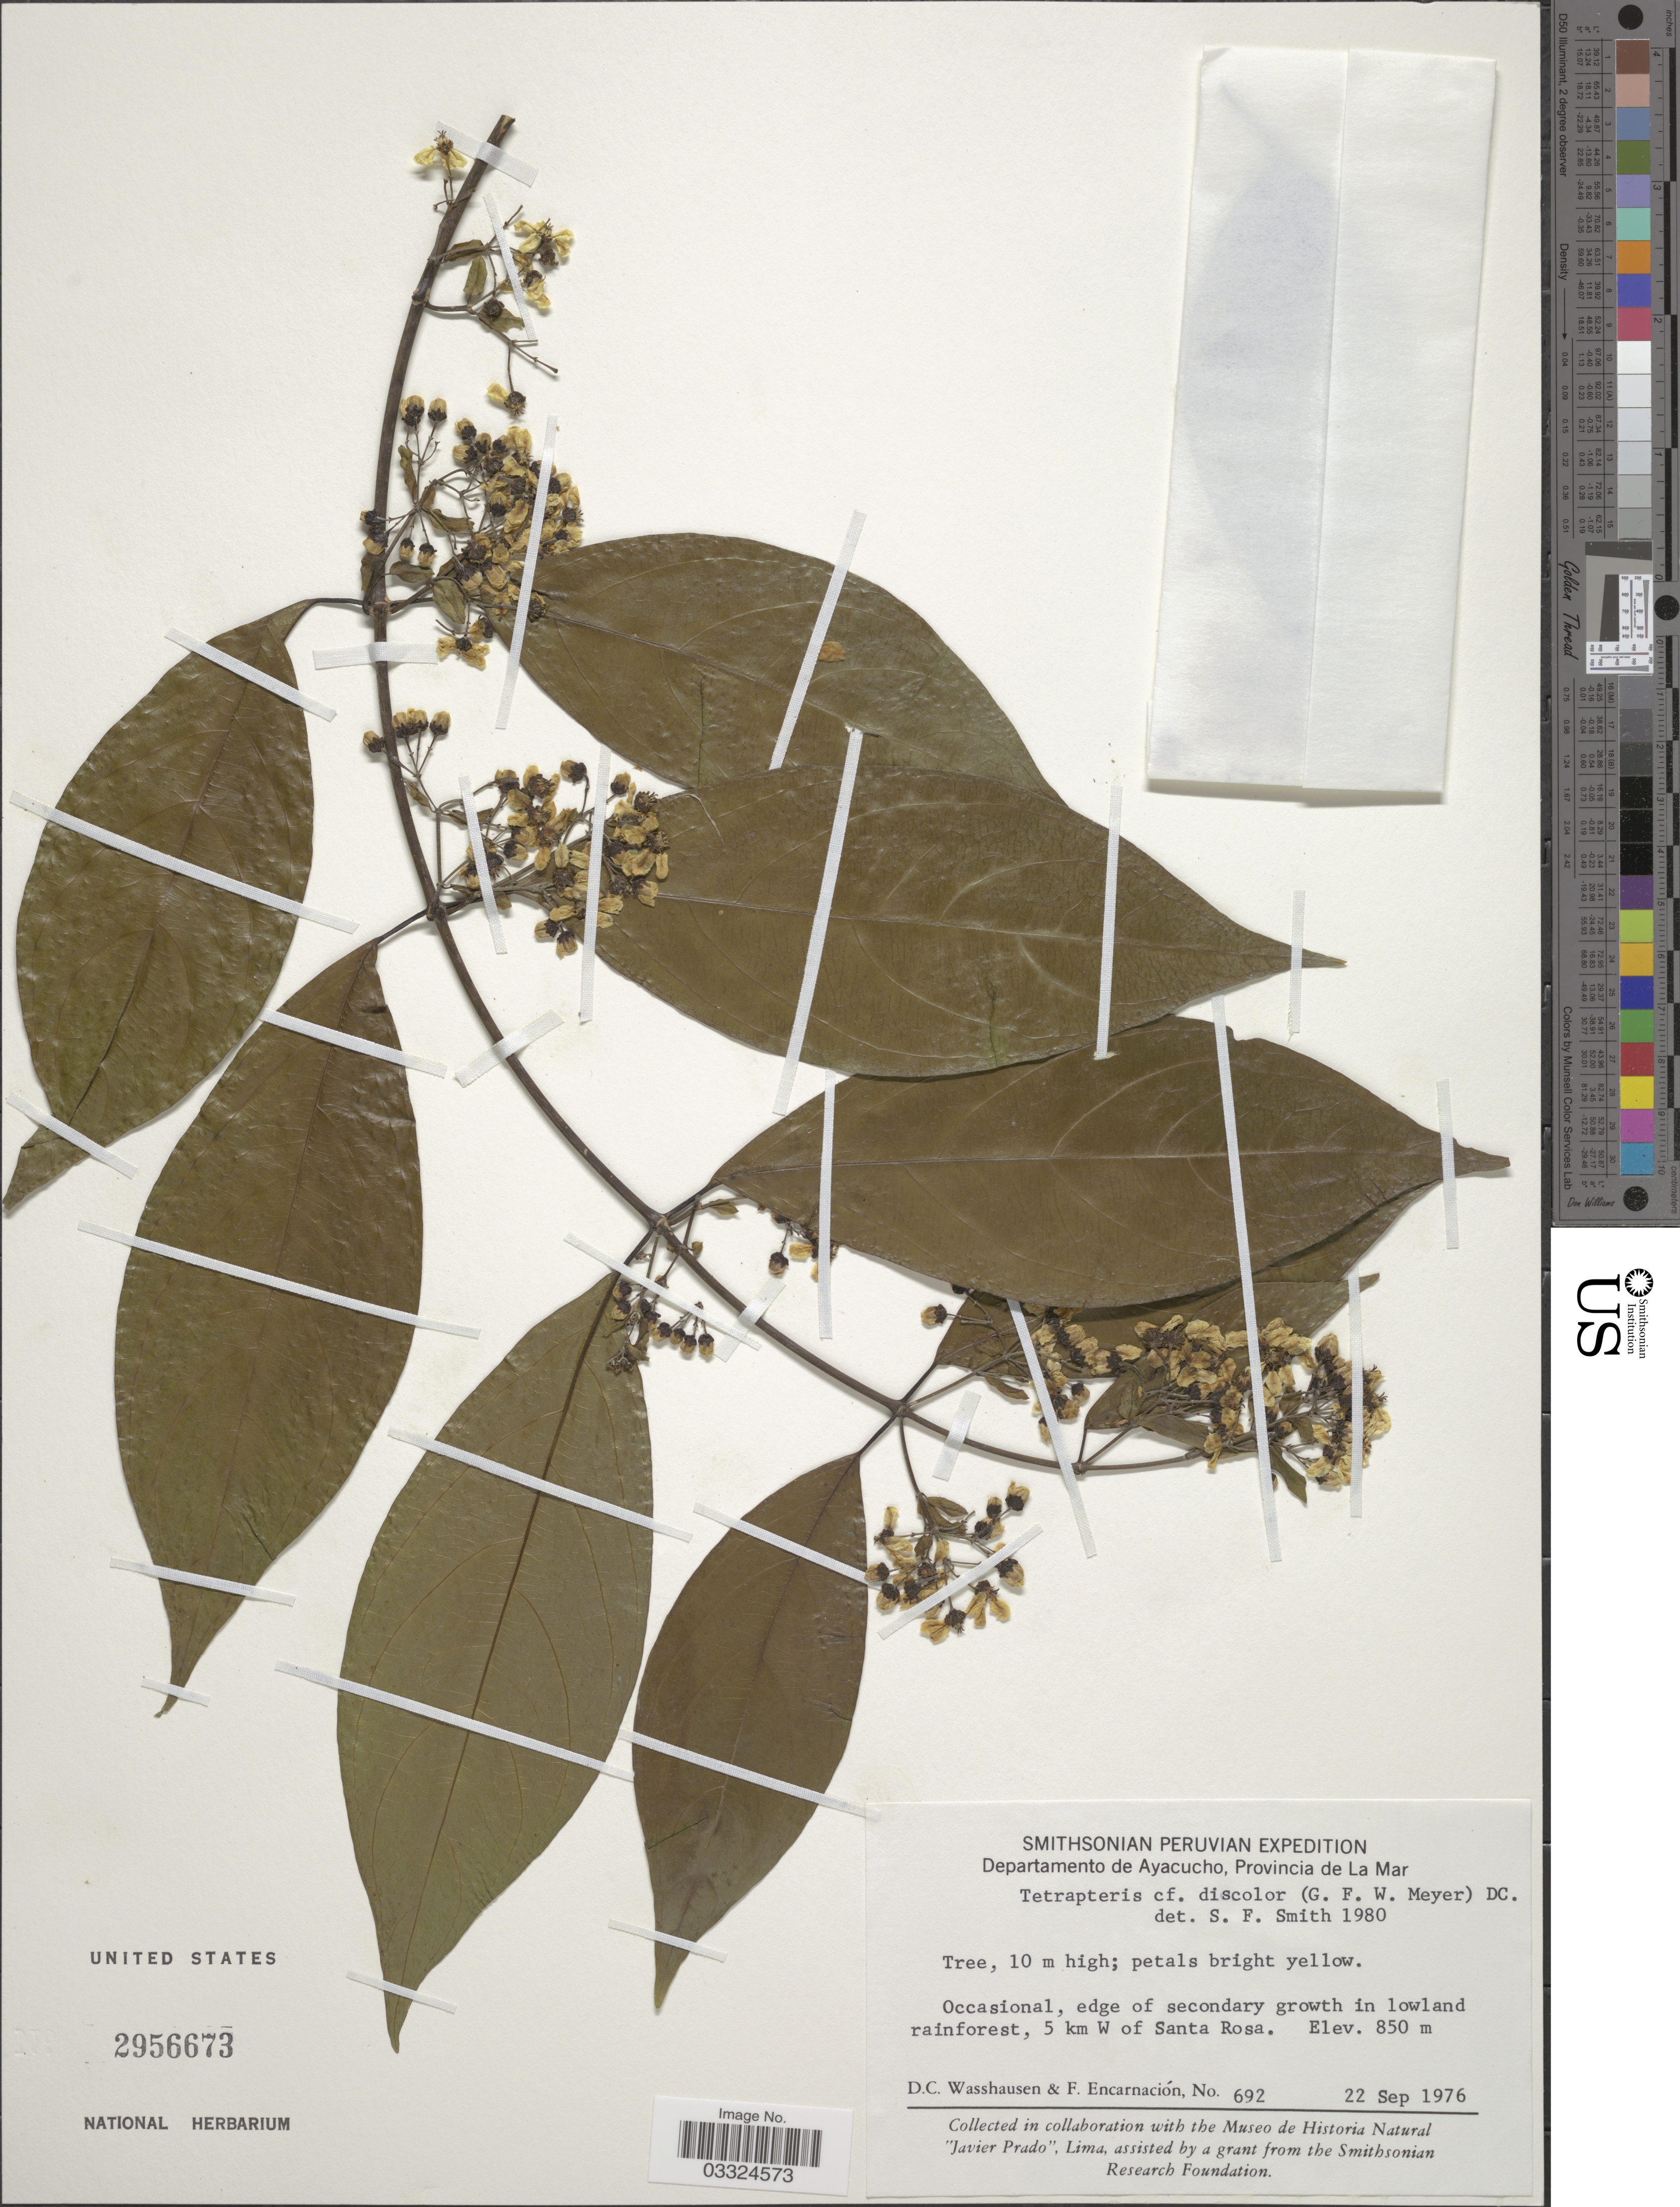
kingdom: Plantae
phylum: Tracheophyta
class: Magnoliopsida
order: Malpighiales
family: Malpighiaceae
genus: Tetrapterys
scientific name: Tetrapterys discolor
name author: (G. Mey.) DC.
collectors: D. C. Wasshausen & F. Encarnación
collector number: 692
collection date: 1976-09-22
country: Peru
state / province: Ayacucho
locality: Departamento de Ayacucho, Provincia de La Mar. 5 km W of Santa Rosa.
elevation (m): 850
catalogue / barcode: US 2956673